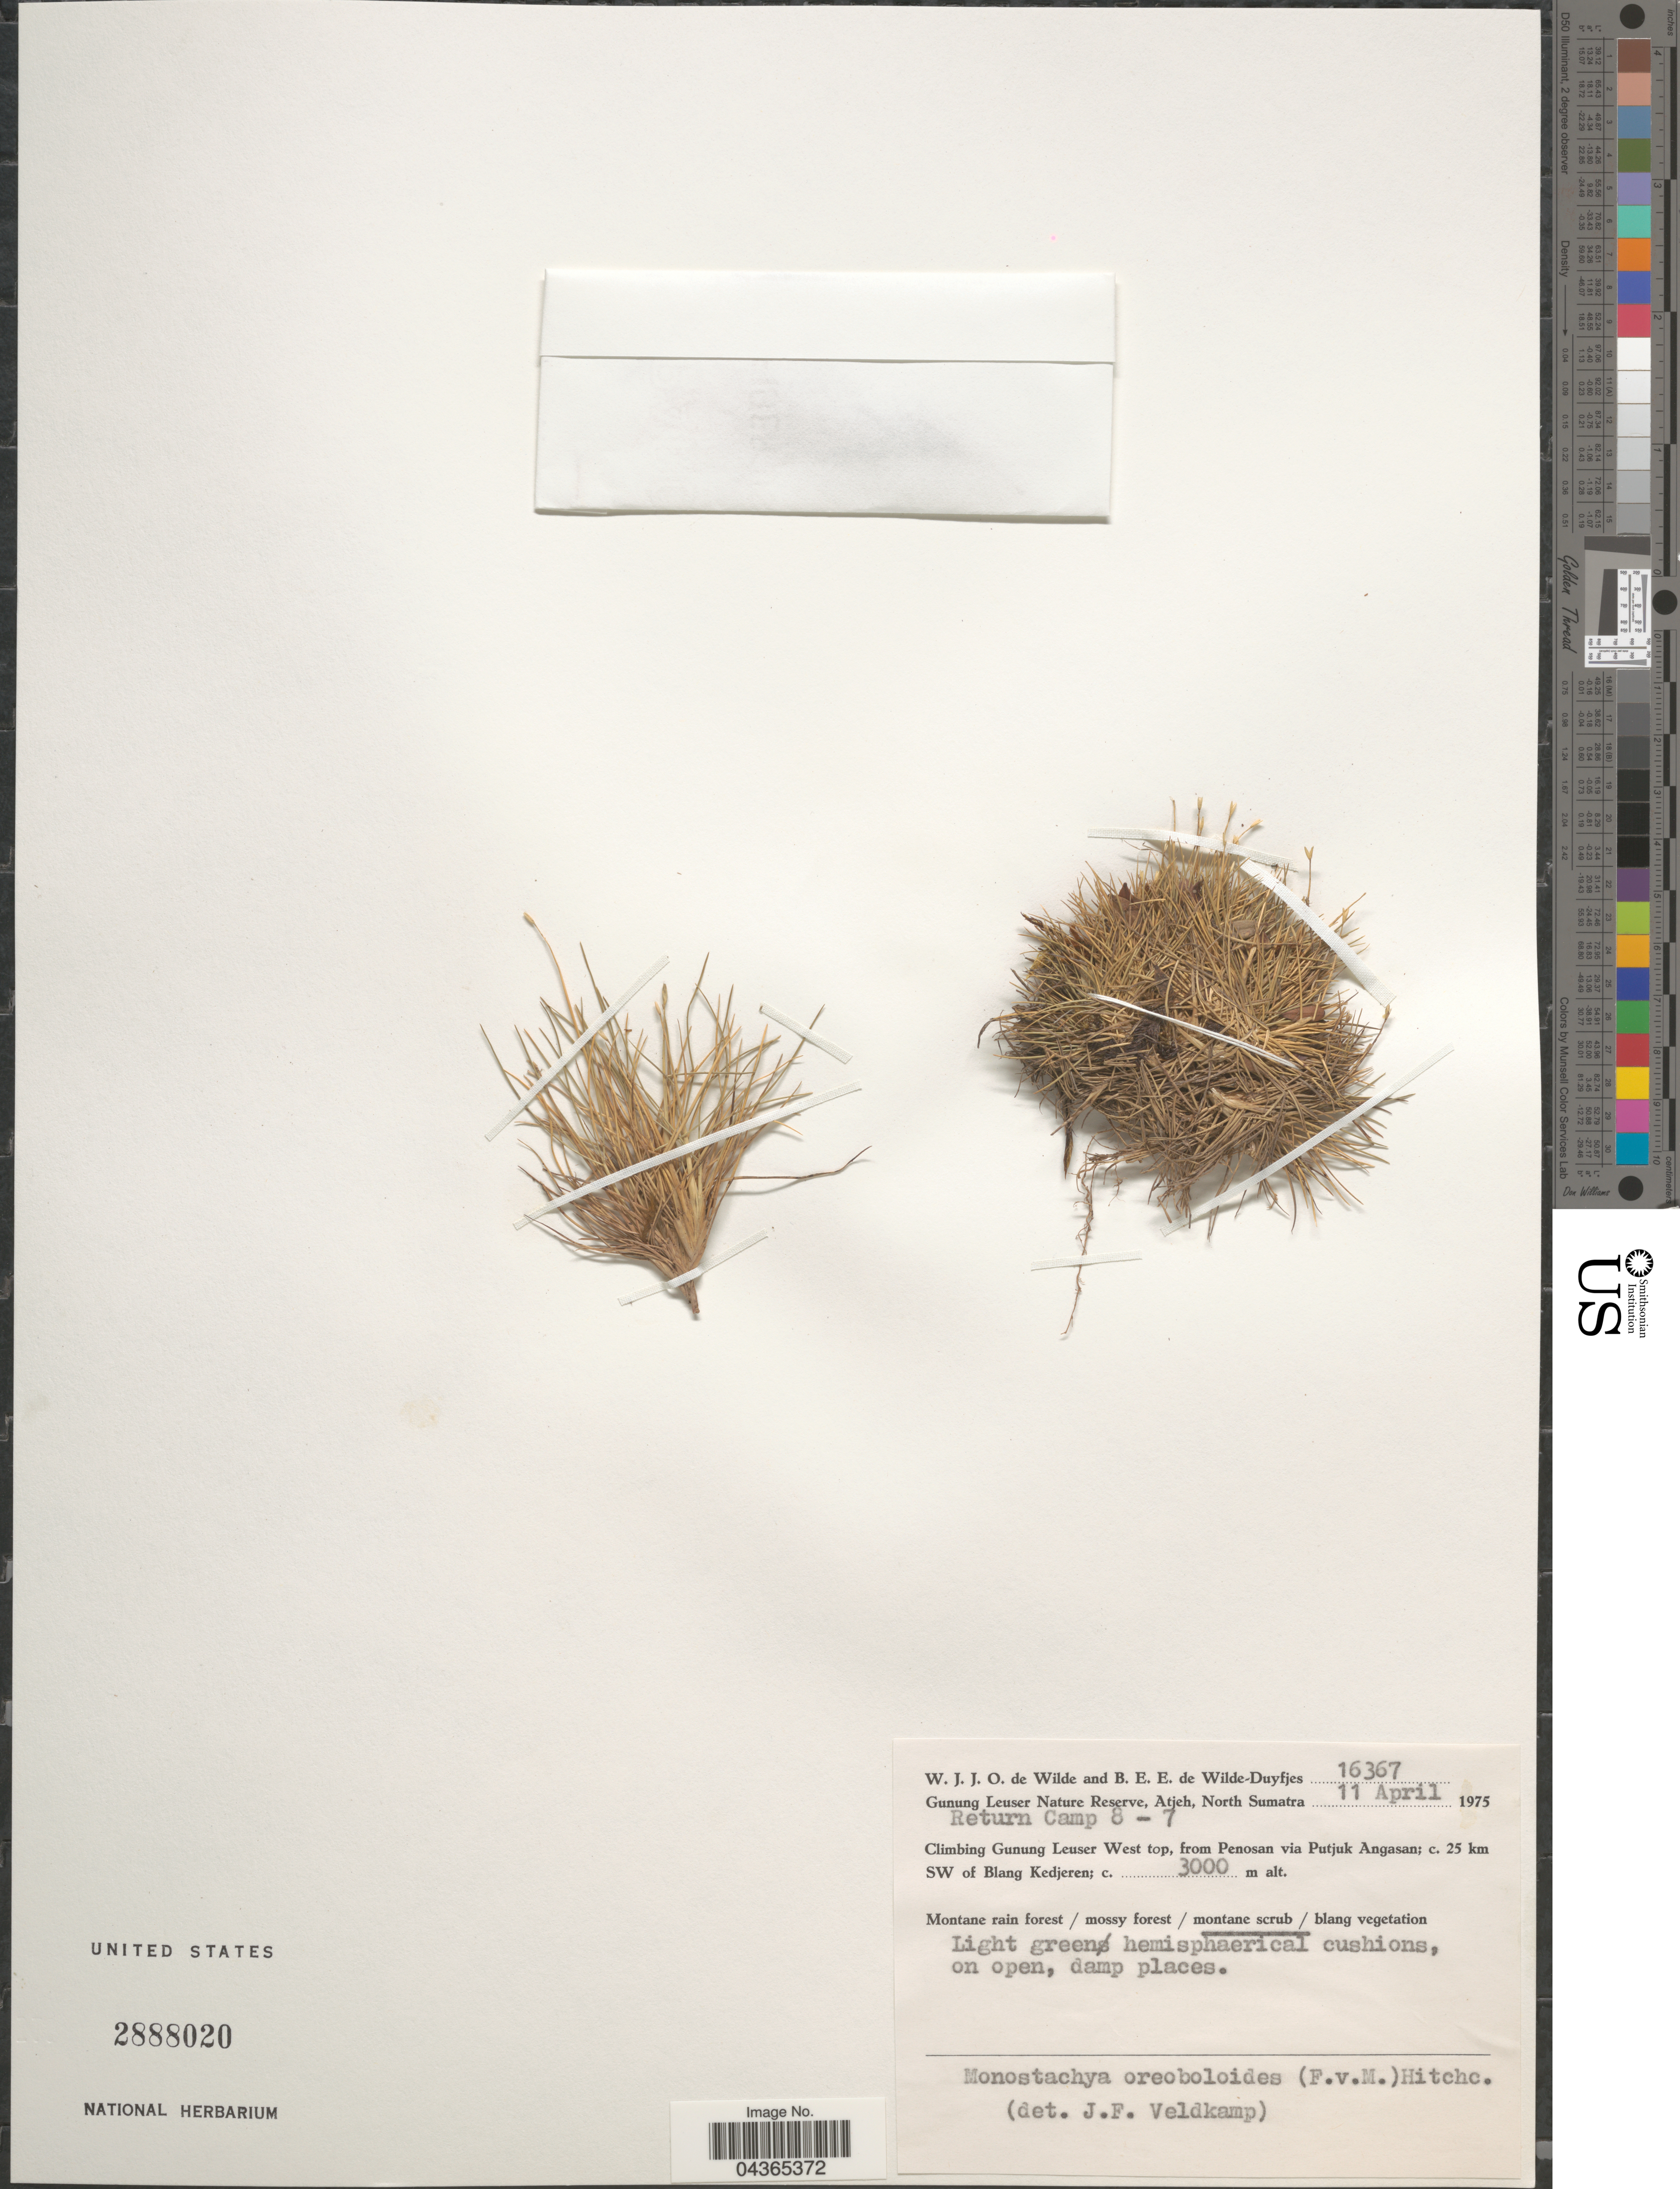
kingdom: Plantae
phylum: Tracheophyta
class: Liliopsida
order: Poales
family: Poaceae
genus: Rytidosperma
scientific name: Rytidosperma oreoboloides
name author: (F. Muell.) H.P. Linder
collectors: W. J. de Wilde & B. E. de Wilde-Duyfjes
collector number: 16367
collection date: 1975-04-11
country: Indonesia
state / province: Sumatra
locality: Gunung Leuser Nature Reserve, Atjeh, North Sumatra. Return Camp 8 - 7. Climbing Gunung Leuser West top, from Penosan via Putjuk Angasan; c. 25 km SW of Blang Kedjeren.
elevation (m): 3000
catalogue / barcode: US 2888020